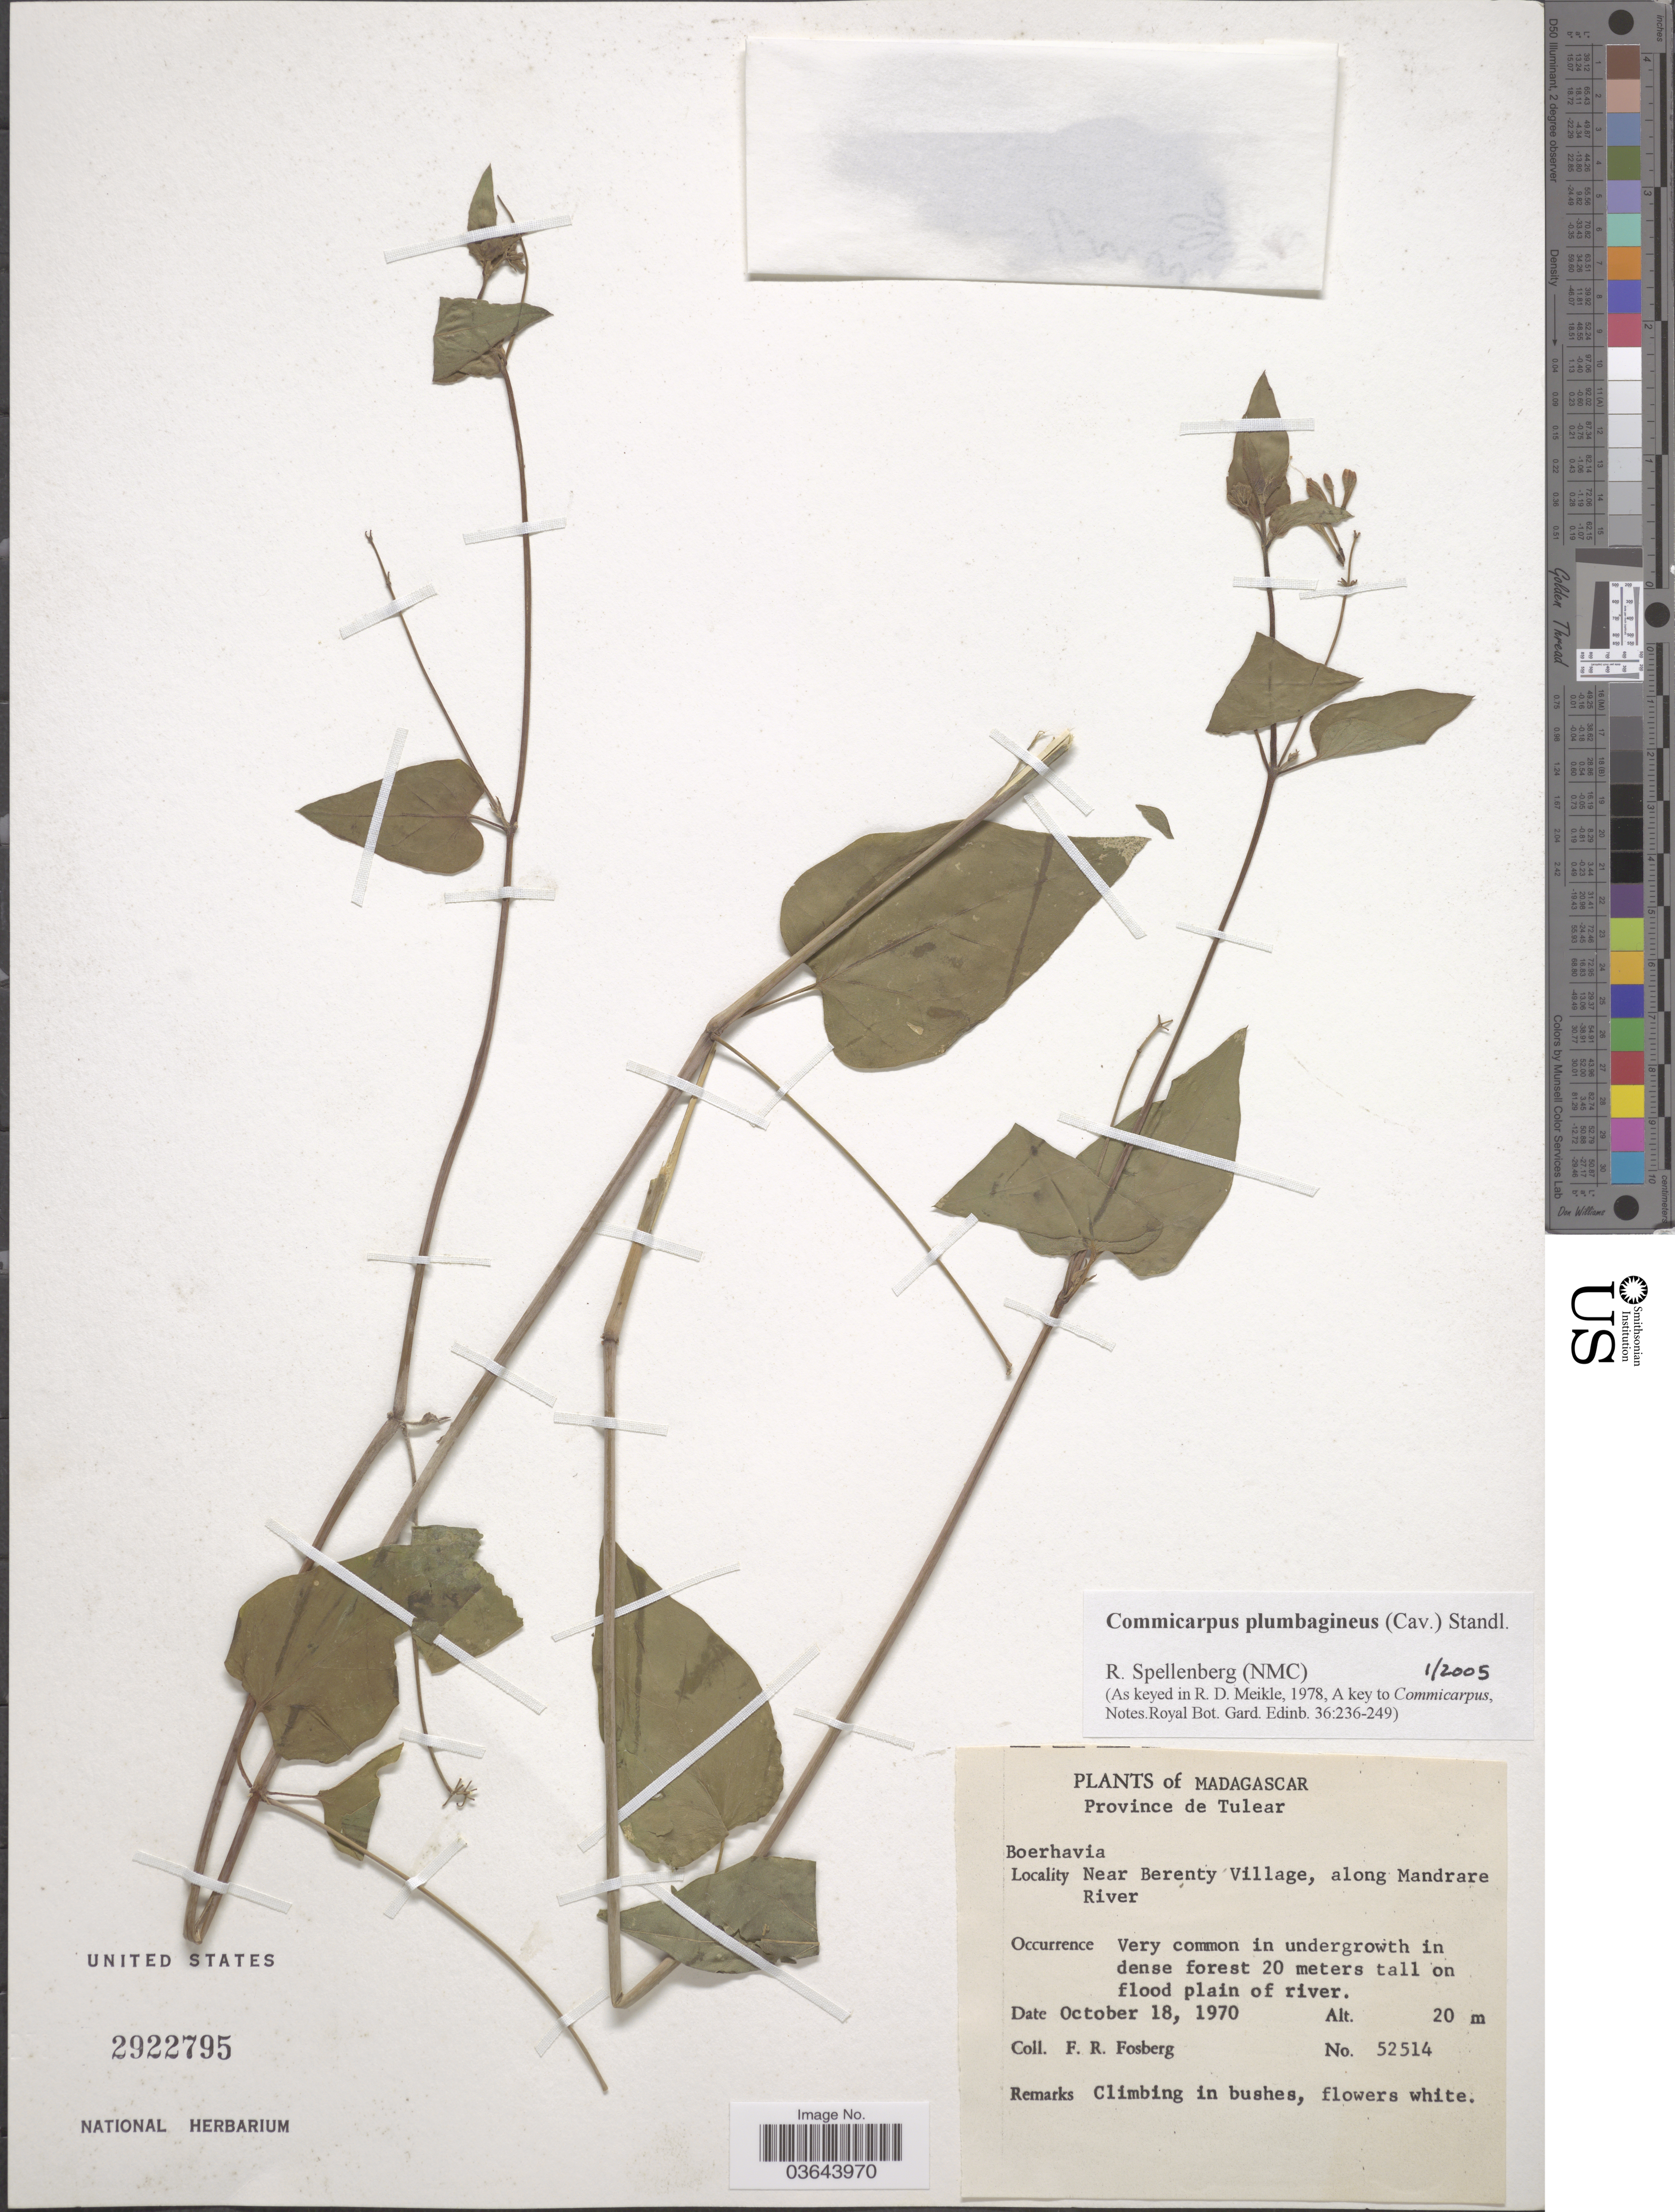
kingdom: Plantae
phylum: Tracheophyta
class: Magnoliopsida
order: Caryophyllales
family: Nyctaginaceae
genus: Boerhavia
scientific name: Boerhavia plumbaginea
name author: Cav.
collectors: F. R. Fosberg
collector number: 52514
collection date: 1970-10-18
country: Madagascar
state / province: Anosy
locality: Province de Tulear. Near Berenty Village, along Mandrare River.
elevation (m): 20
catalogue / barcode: US 2922795